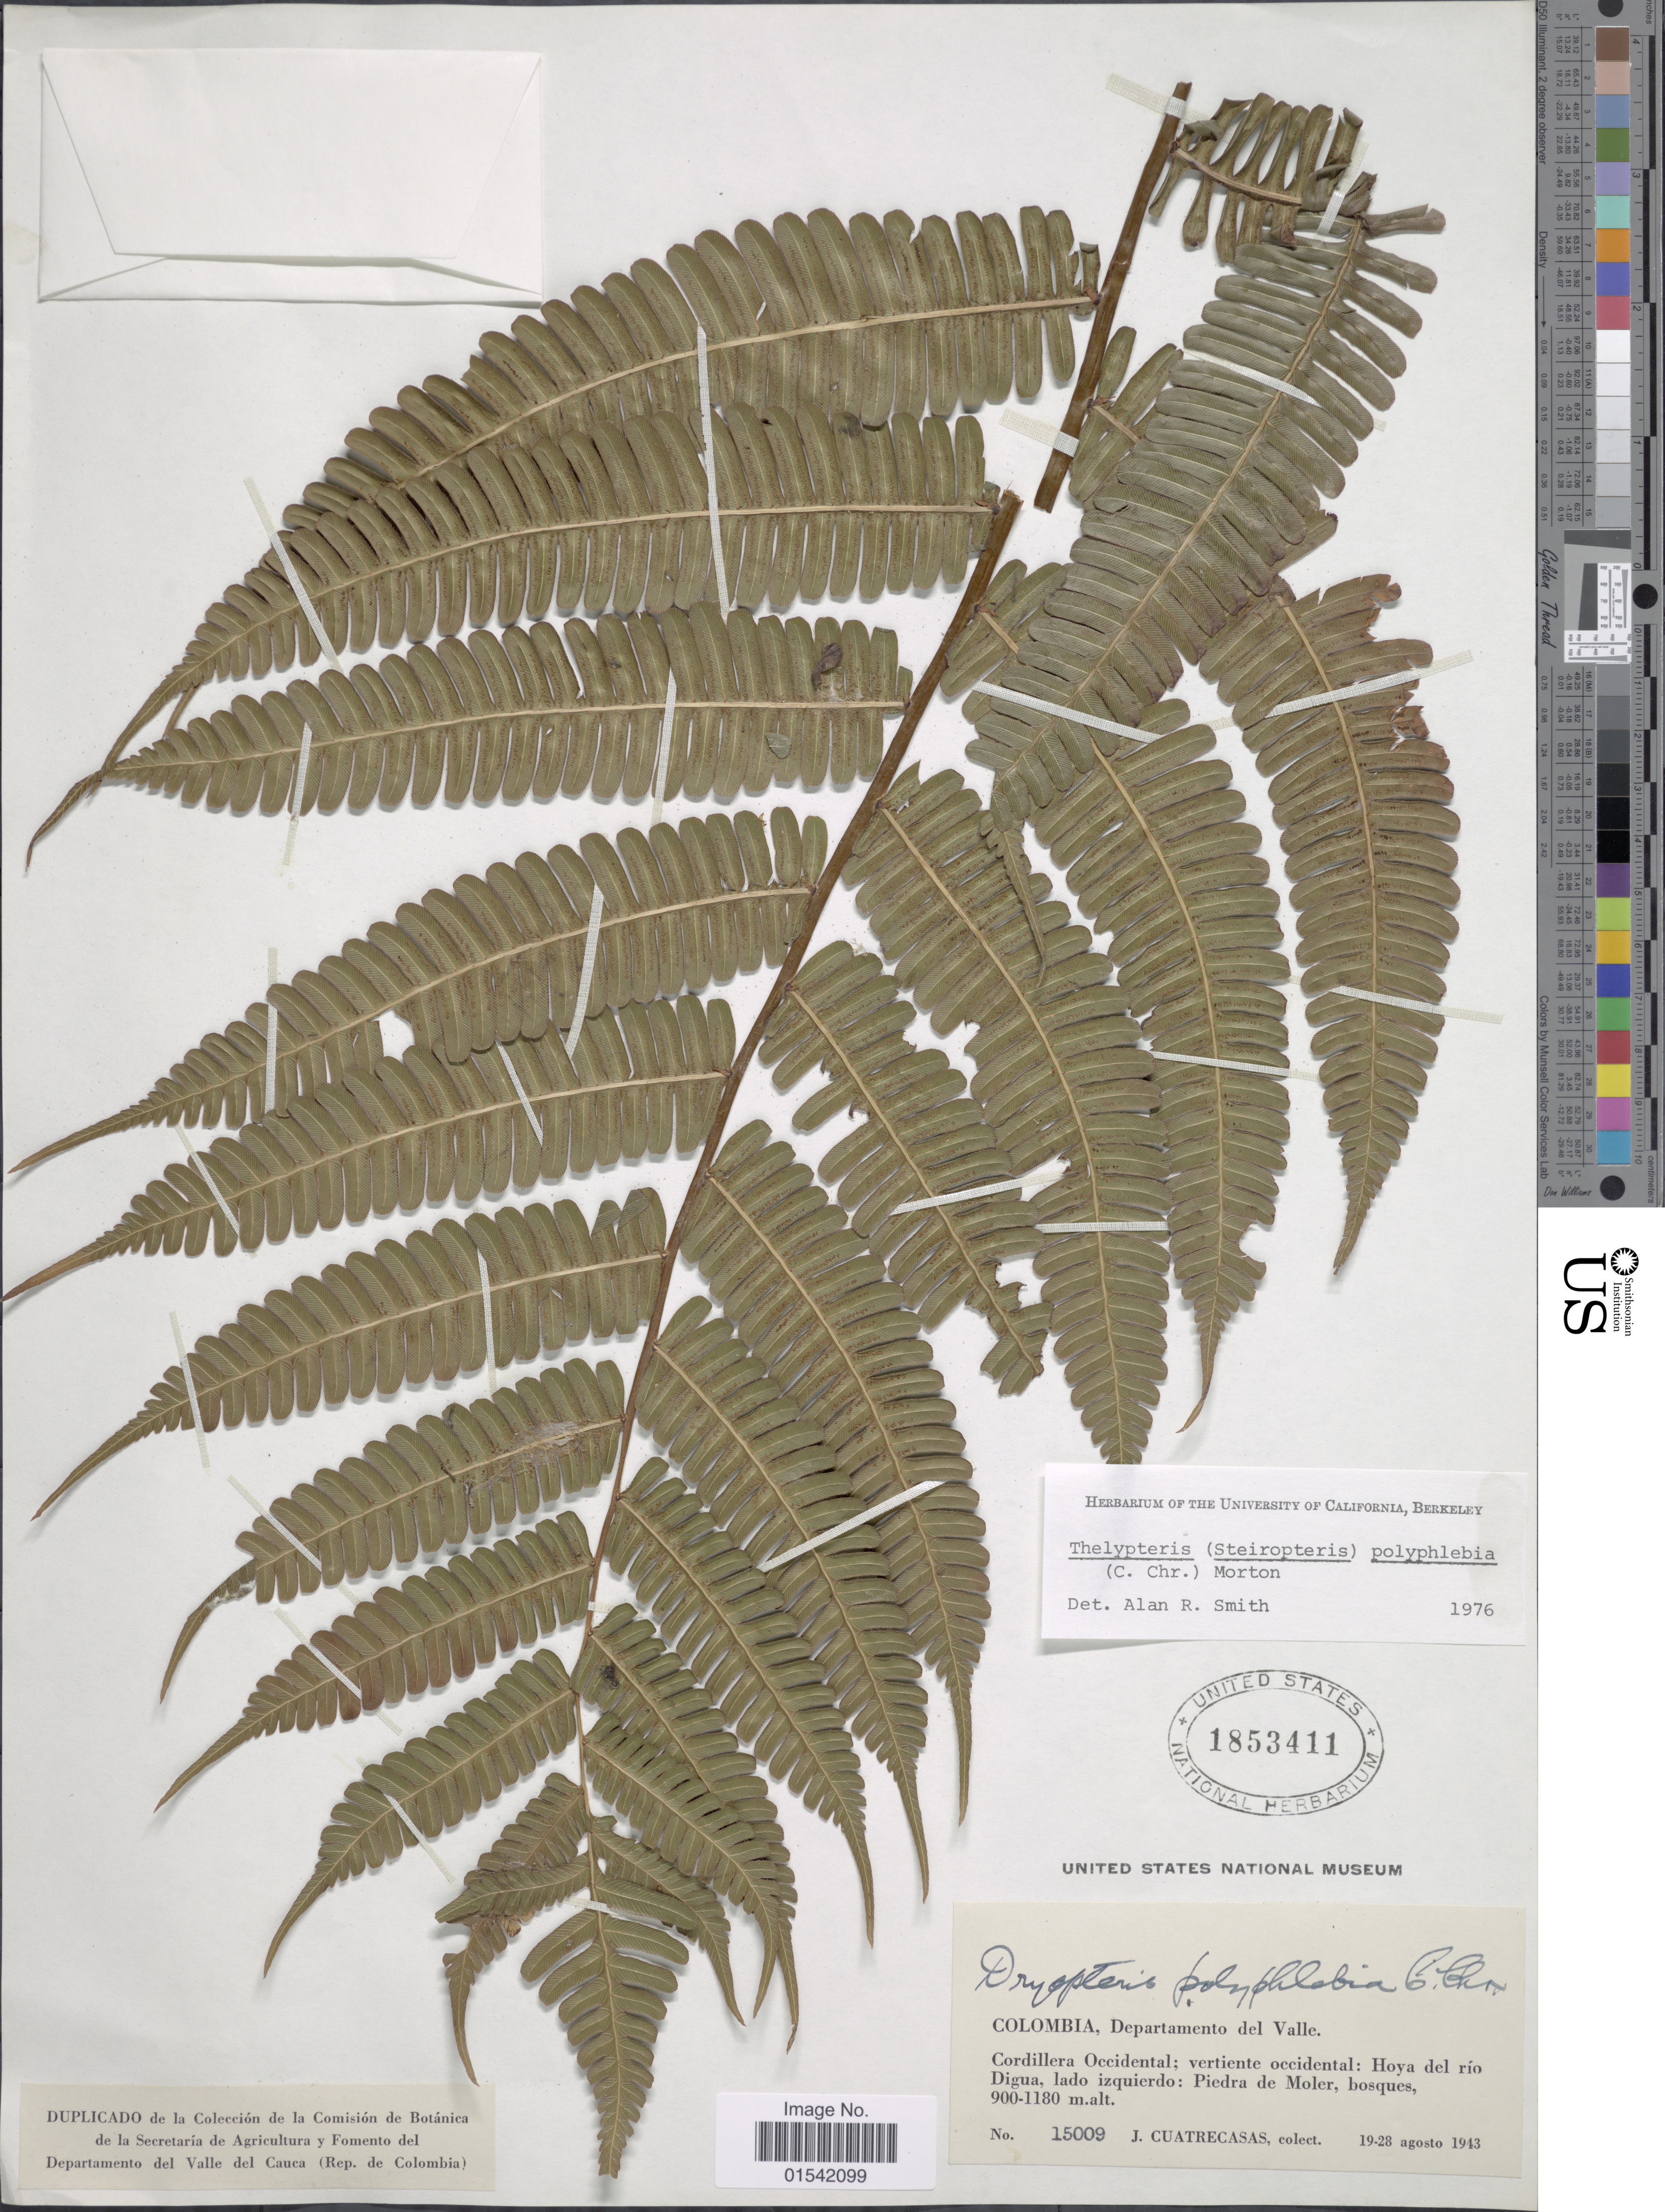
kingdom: Plantae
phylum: Tracheophyta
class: Polypodiopsida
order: Polypodiales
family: Thelypteridaceae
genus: Steiropteris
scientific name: Steiropteris polyphlebia (C. Chr.) comb. nov., ined. 2015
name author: (C. Chr.)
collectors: J. Cuatrecasas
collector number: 15009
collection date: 1943-08-19/1943-08-28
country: Colombia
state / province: Valle del Cauca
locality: Cordillera Occidental; vertiente occidental: Hoya del río Digua, lado izquierdo: Piedra de Moler, bosques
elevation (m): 900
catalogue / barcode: US 1853411